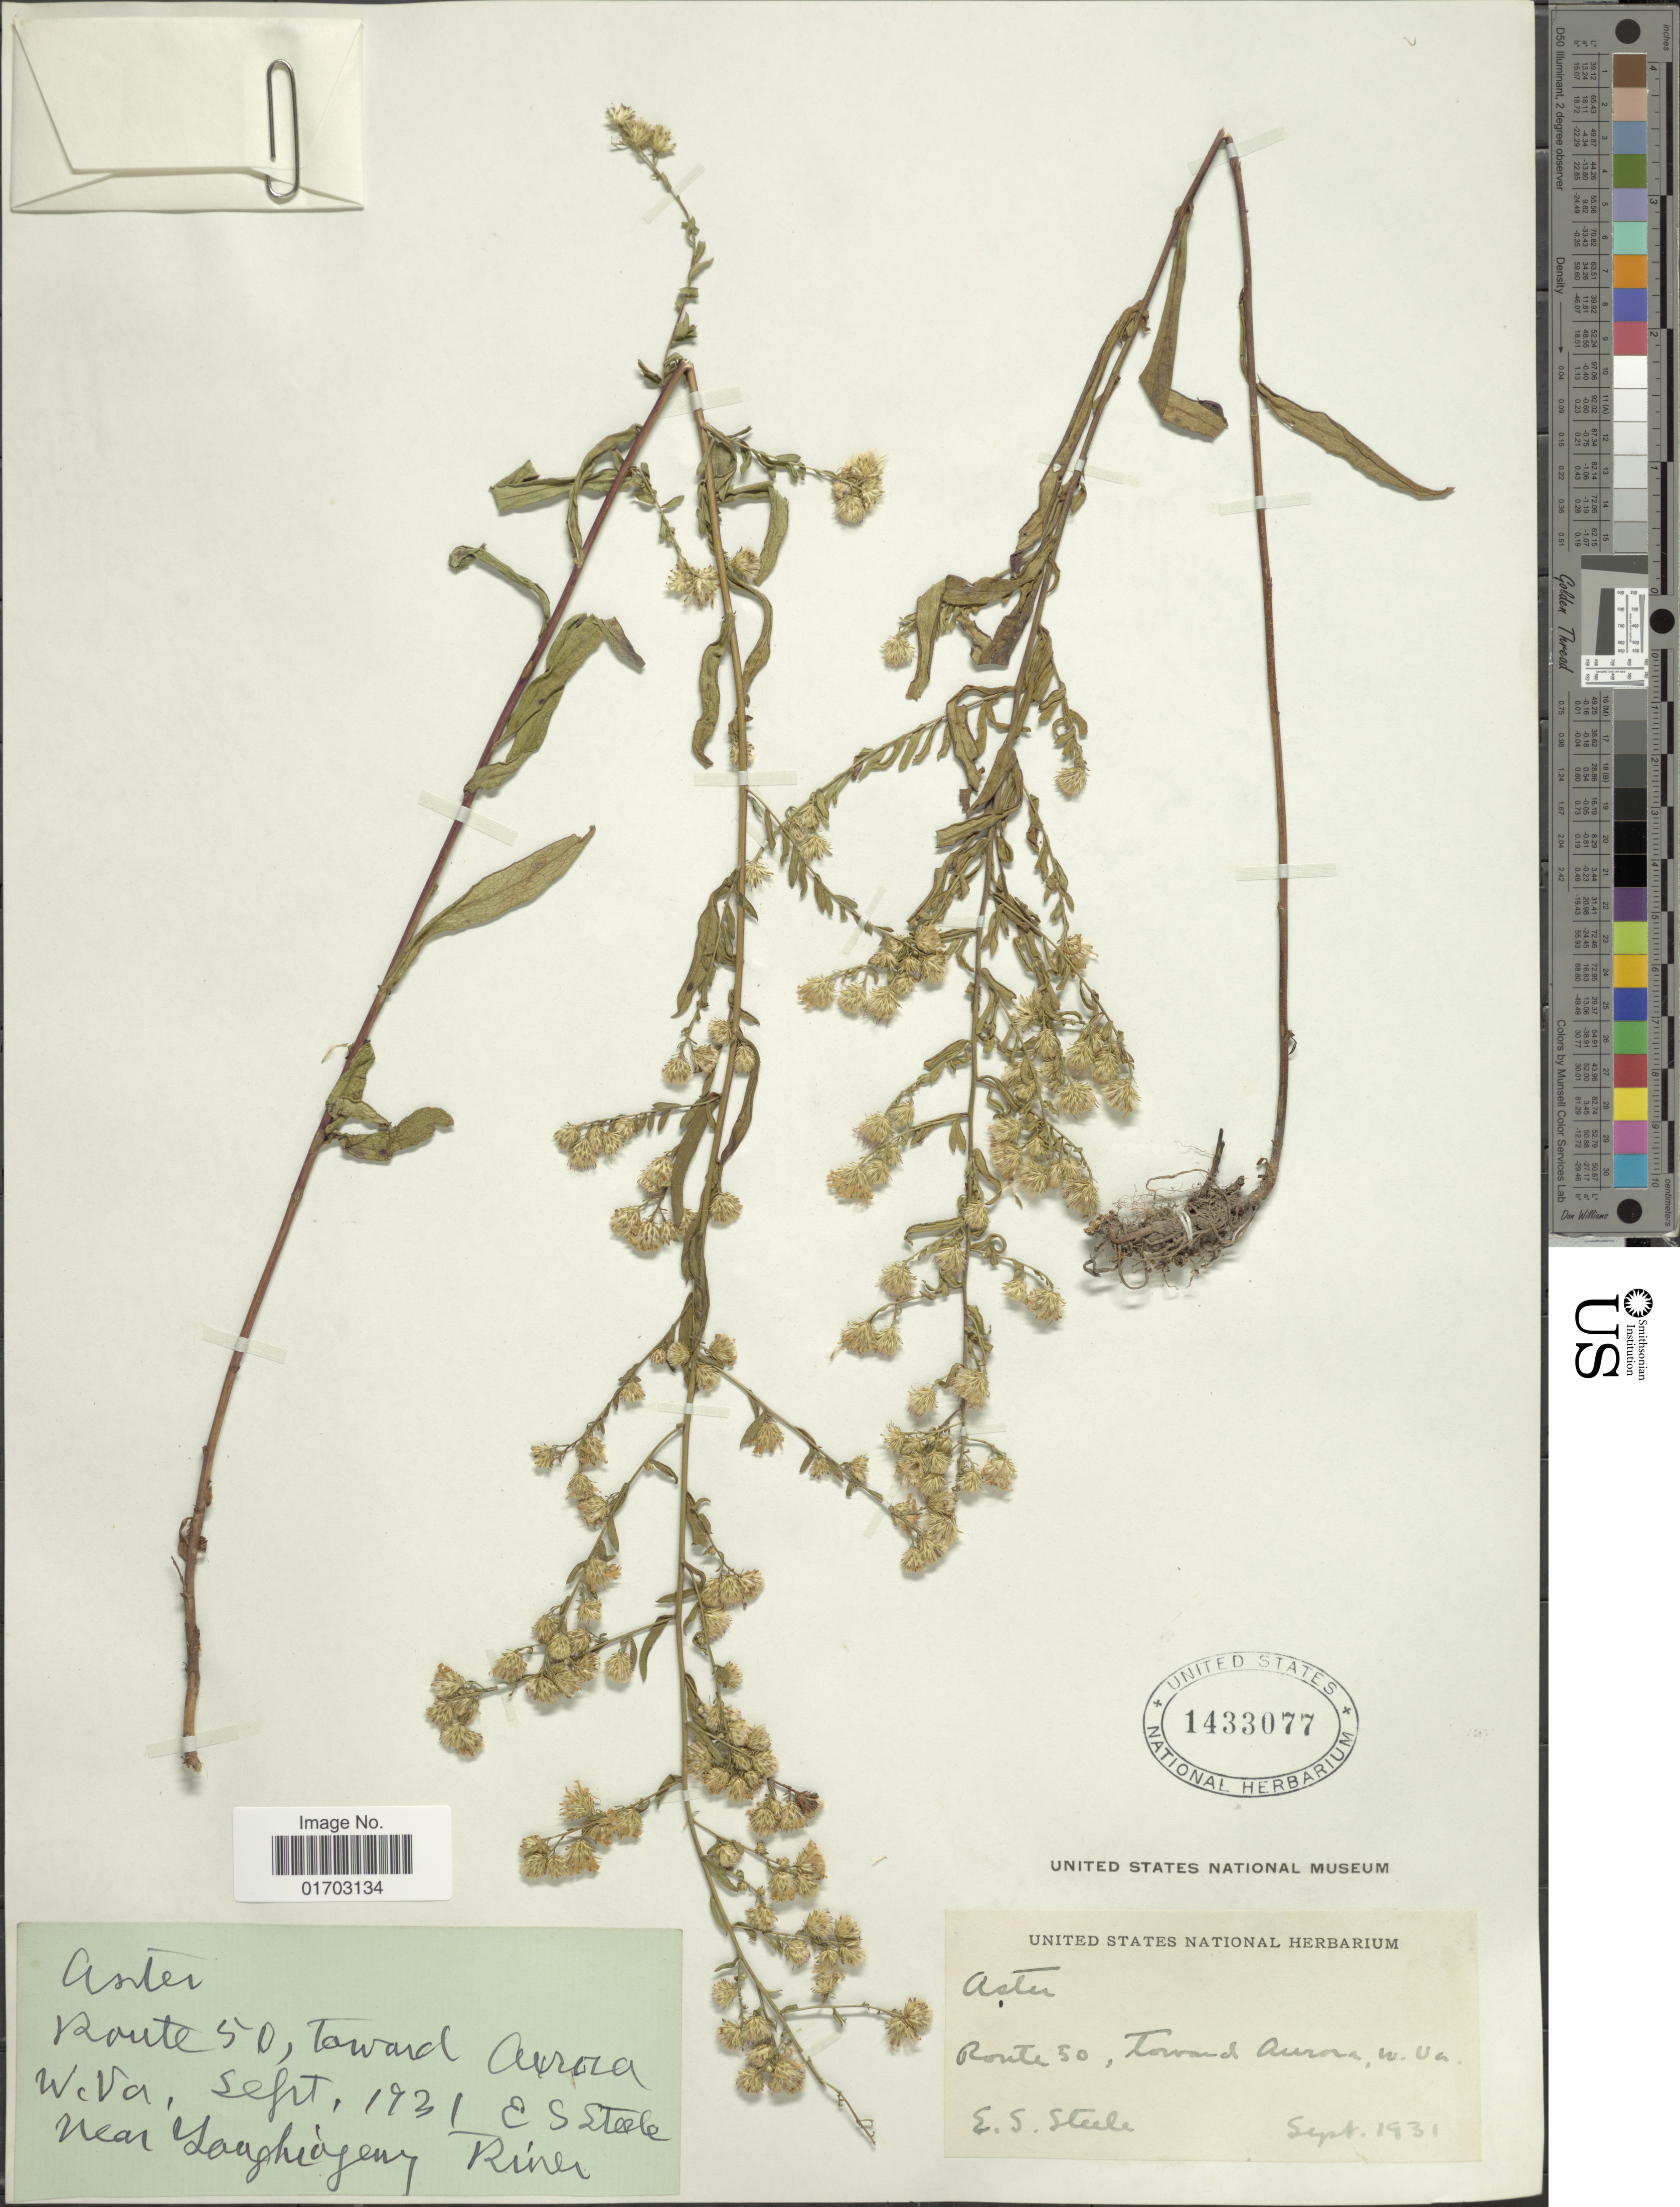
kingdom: Plantae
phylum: Tracheophyta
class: Magnoliopsida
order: Asterales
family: Asteraceae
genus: Symphyotrichum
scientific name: Symphyotrichum simplex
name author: (Willd.) Á. Löve & D. Löve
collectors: E. Steele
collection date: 1931-09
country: United States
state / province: West Virginia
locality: Route 50, toward Aurora, W. Va. near Youghiogeny River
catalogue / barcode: US 1433077